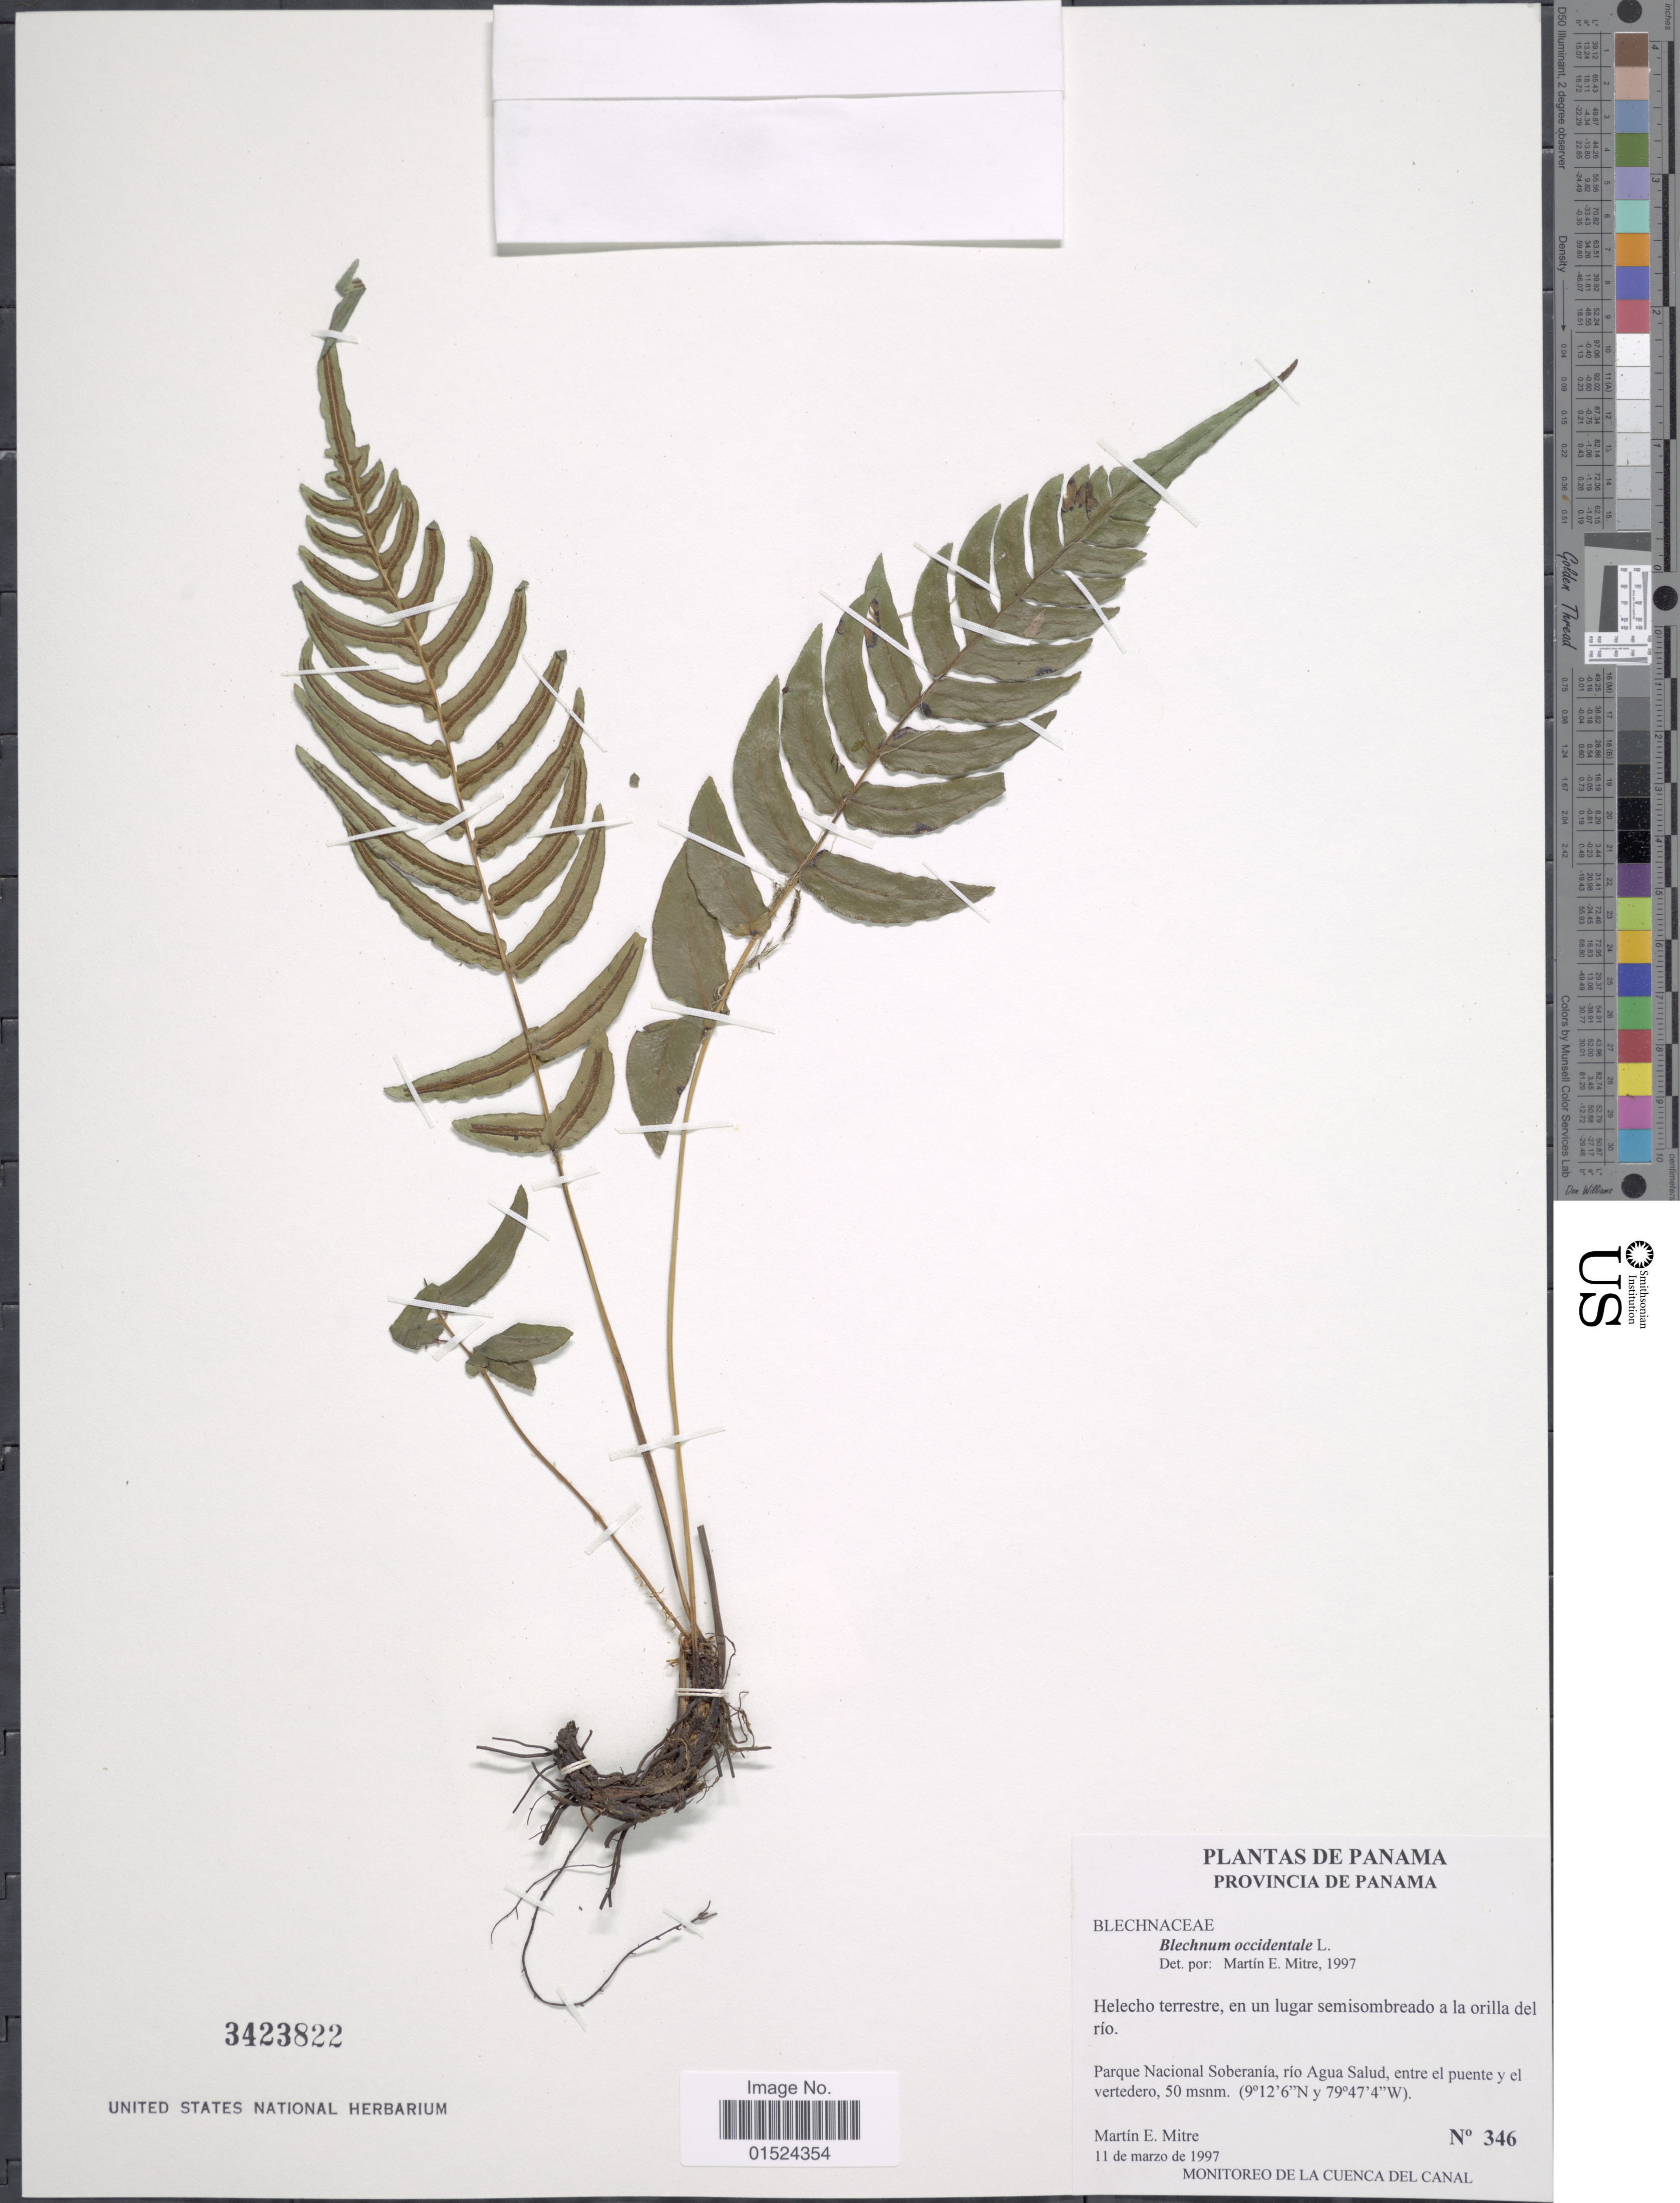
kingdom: Plantae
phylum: Tracheophyta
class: Polypodiopsida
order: Polypodiales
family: Blechnaceae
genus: Blechnum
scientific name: Blechnum occidentale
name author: L.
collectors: M. Mitre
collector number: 346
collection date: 1997-03-11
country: Panama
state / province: Panamá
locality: Parque Nacional Soberanía río Agua Salud, entre el puente y el vertedero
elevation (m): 50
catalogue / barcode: US 3423822